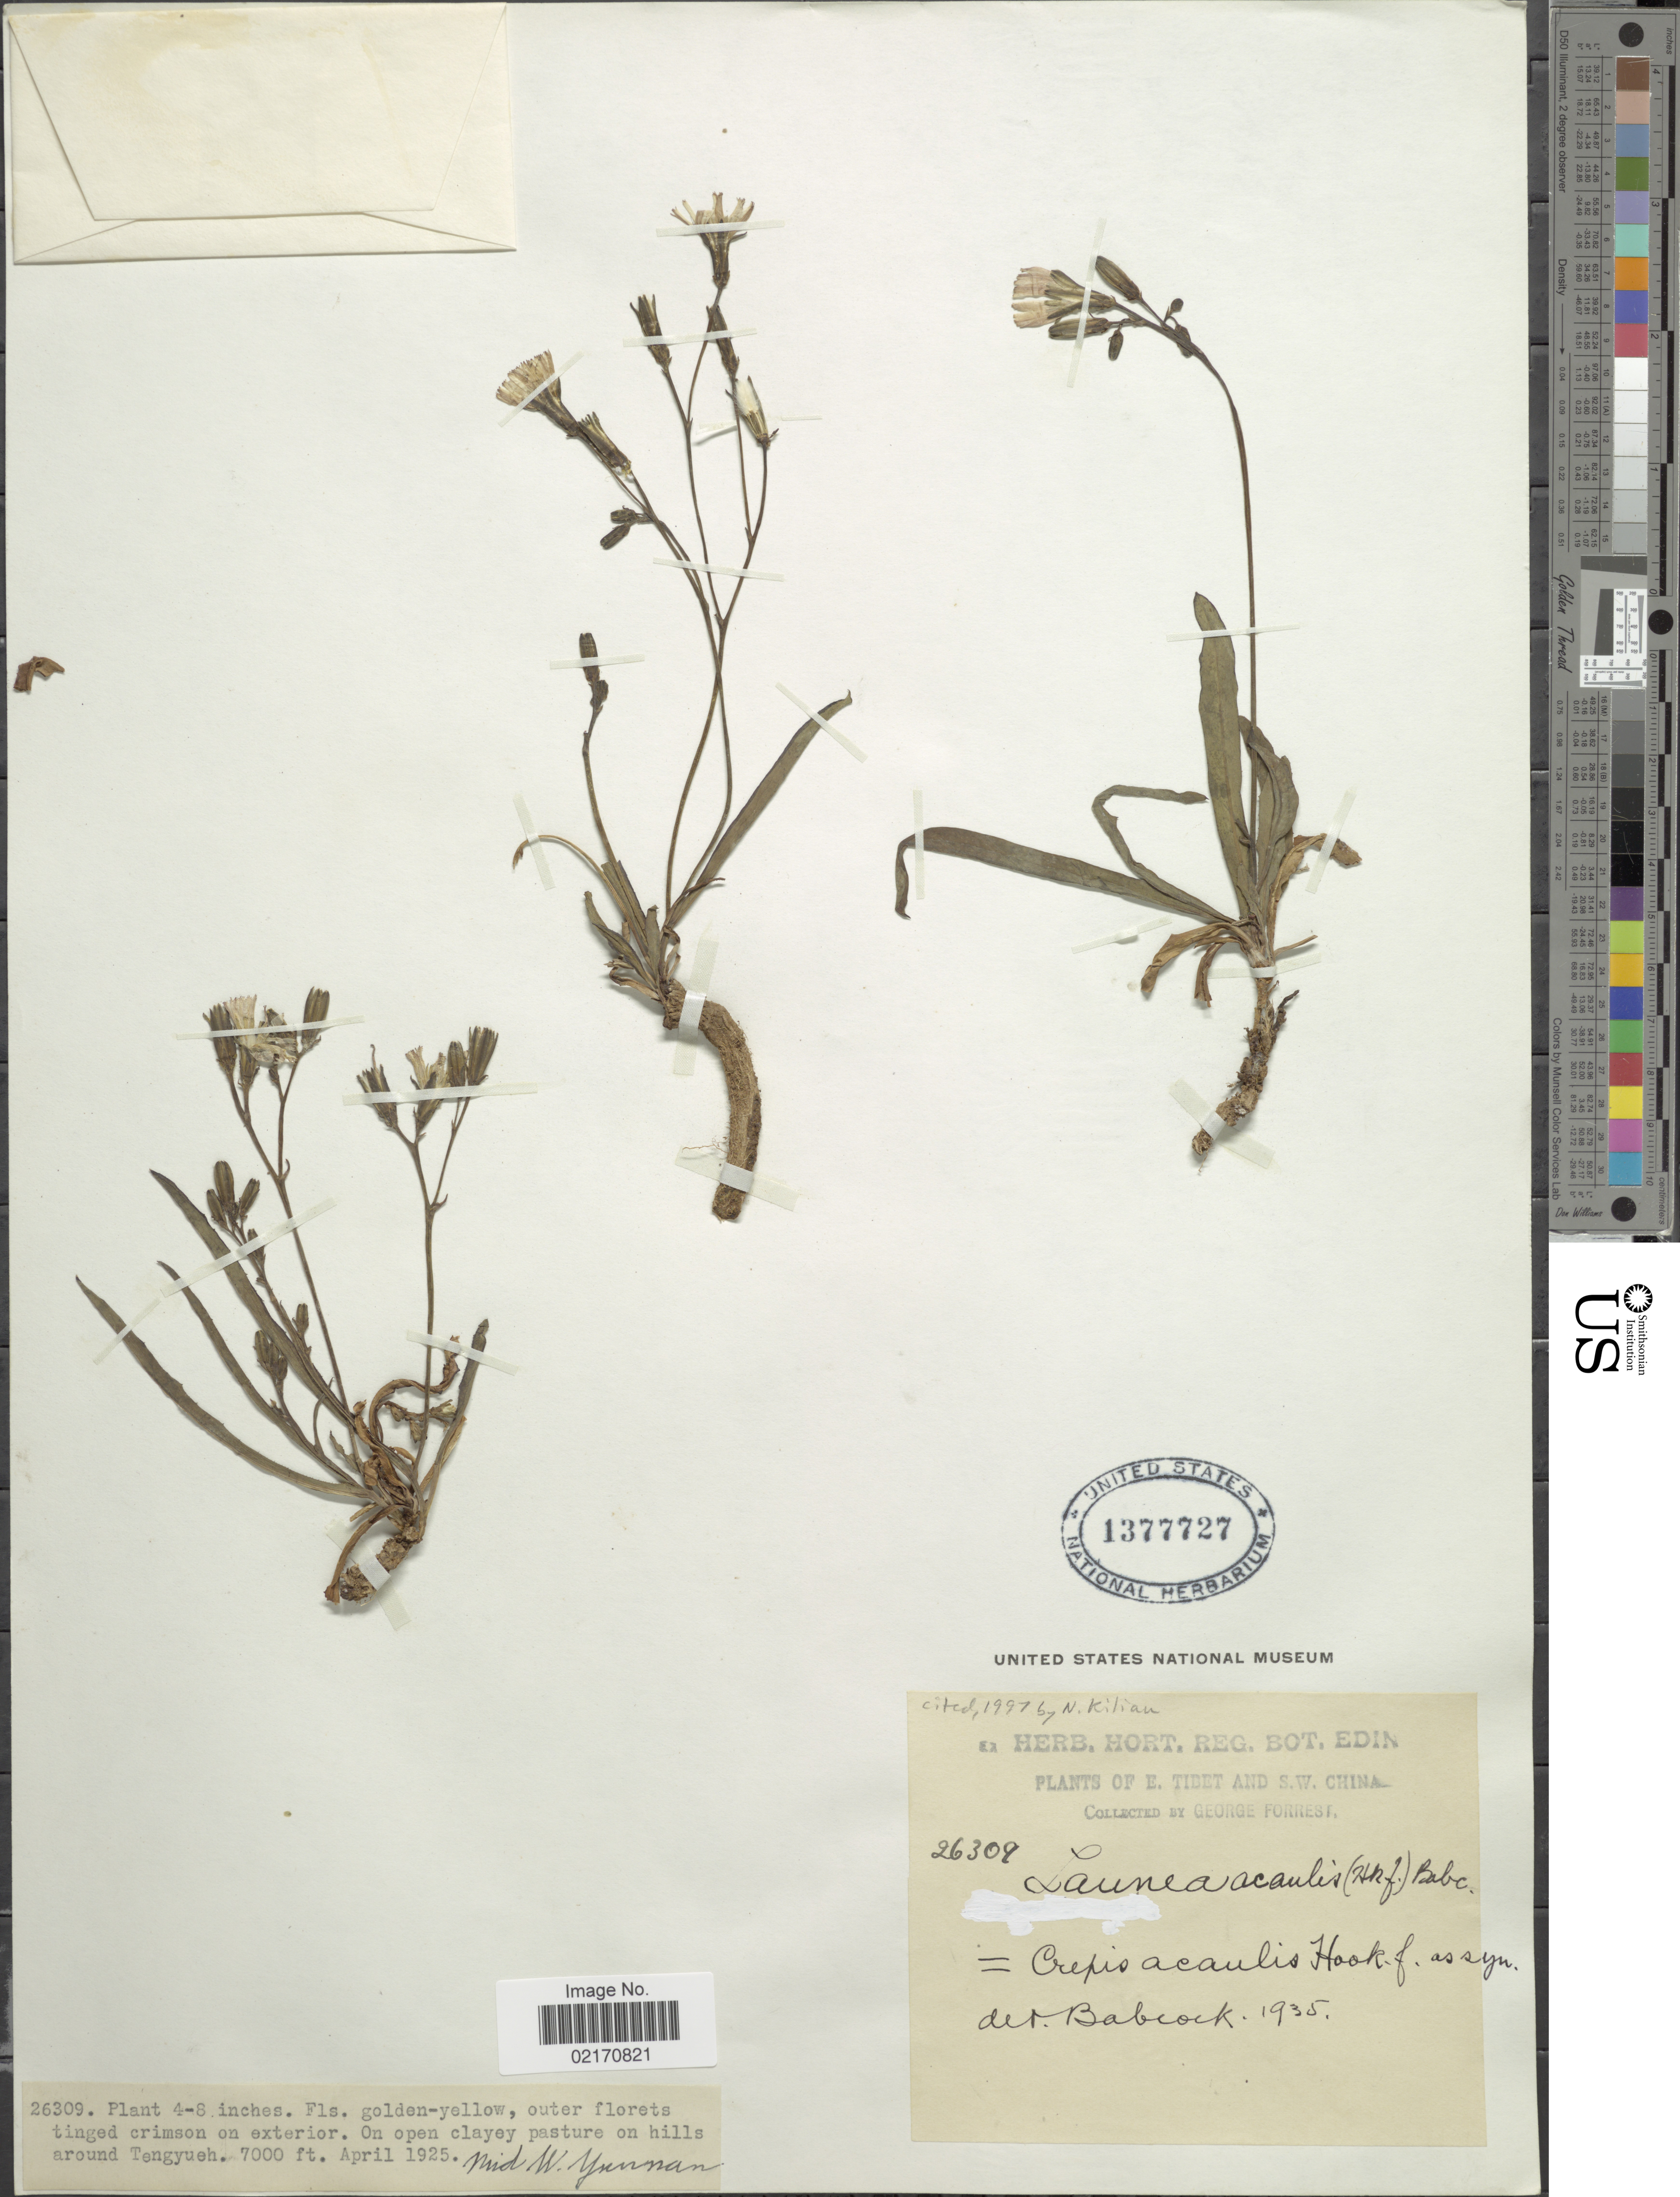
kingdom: Plantae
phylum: Tracheophyta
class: Magnoliopsida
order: Asterales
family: Asteraceae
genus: Launaea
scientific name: Launaea acaulis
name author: (Roxb.) Kerr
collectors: G. Forrest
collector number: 26309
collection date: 1925-04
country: China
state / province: Yunnan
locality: Hills around Tengyueh, Mid W. Yunnan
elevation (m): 2134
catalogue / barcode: US 1377727